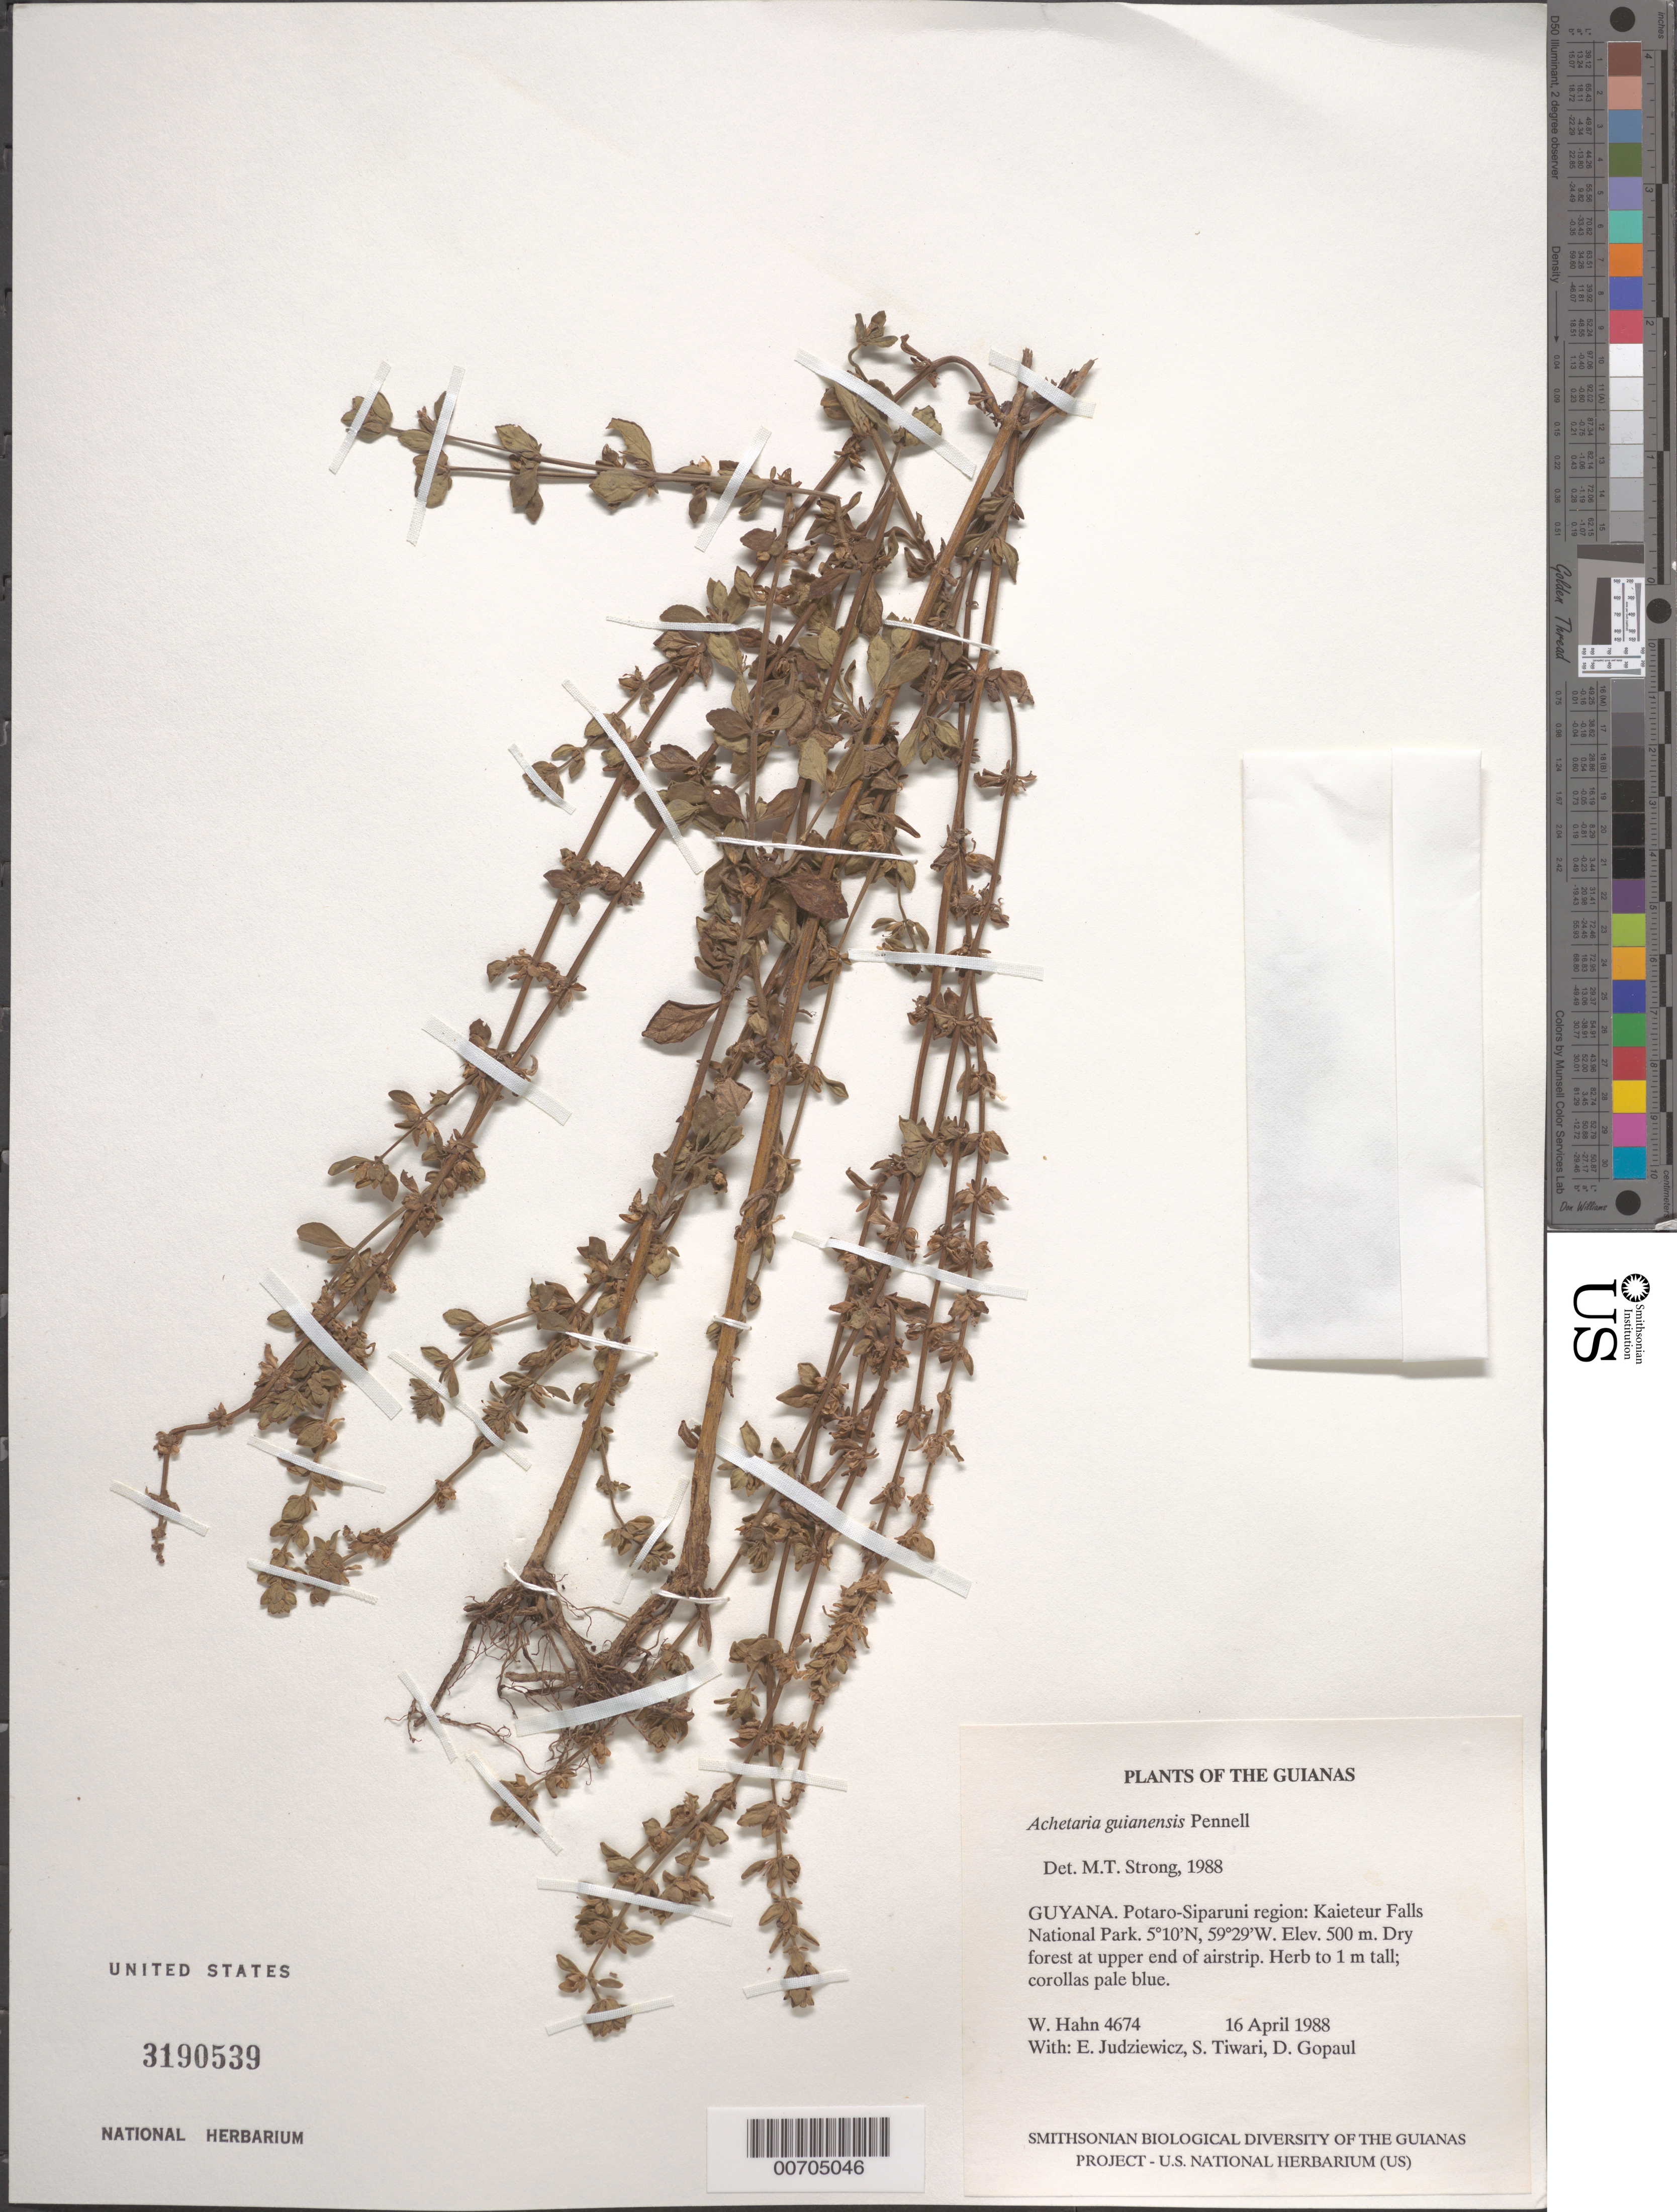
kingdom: Plantae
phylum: Tracheophyta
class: Magnoliopsida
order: Lamiales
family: Plantaginaceae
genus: Matourea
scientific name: Matourea scutellarioides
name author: (Benth.) Colletta & V.C. Souza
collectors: W. Hahn, E. J. Judziewicz, S. Tiwari & D. Gopaul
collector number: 4674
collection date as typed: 16 April 1988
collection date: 1988-04-16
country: Guyana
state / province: Potaro-Siparuni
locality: Kaieteur Falls National Park. Upper end of airstrip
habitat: Dry forest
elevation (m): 500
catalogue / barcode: US 3190539